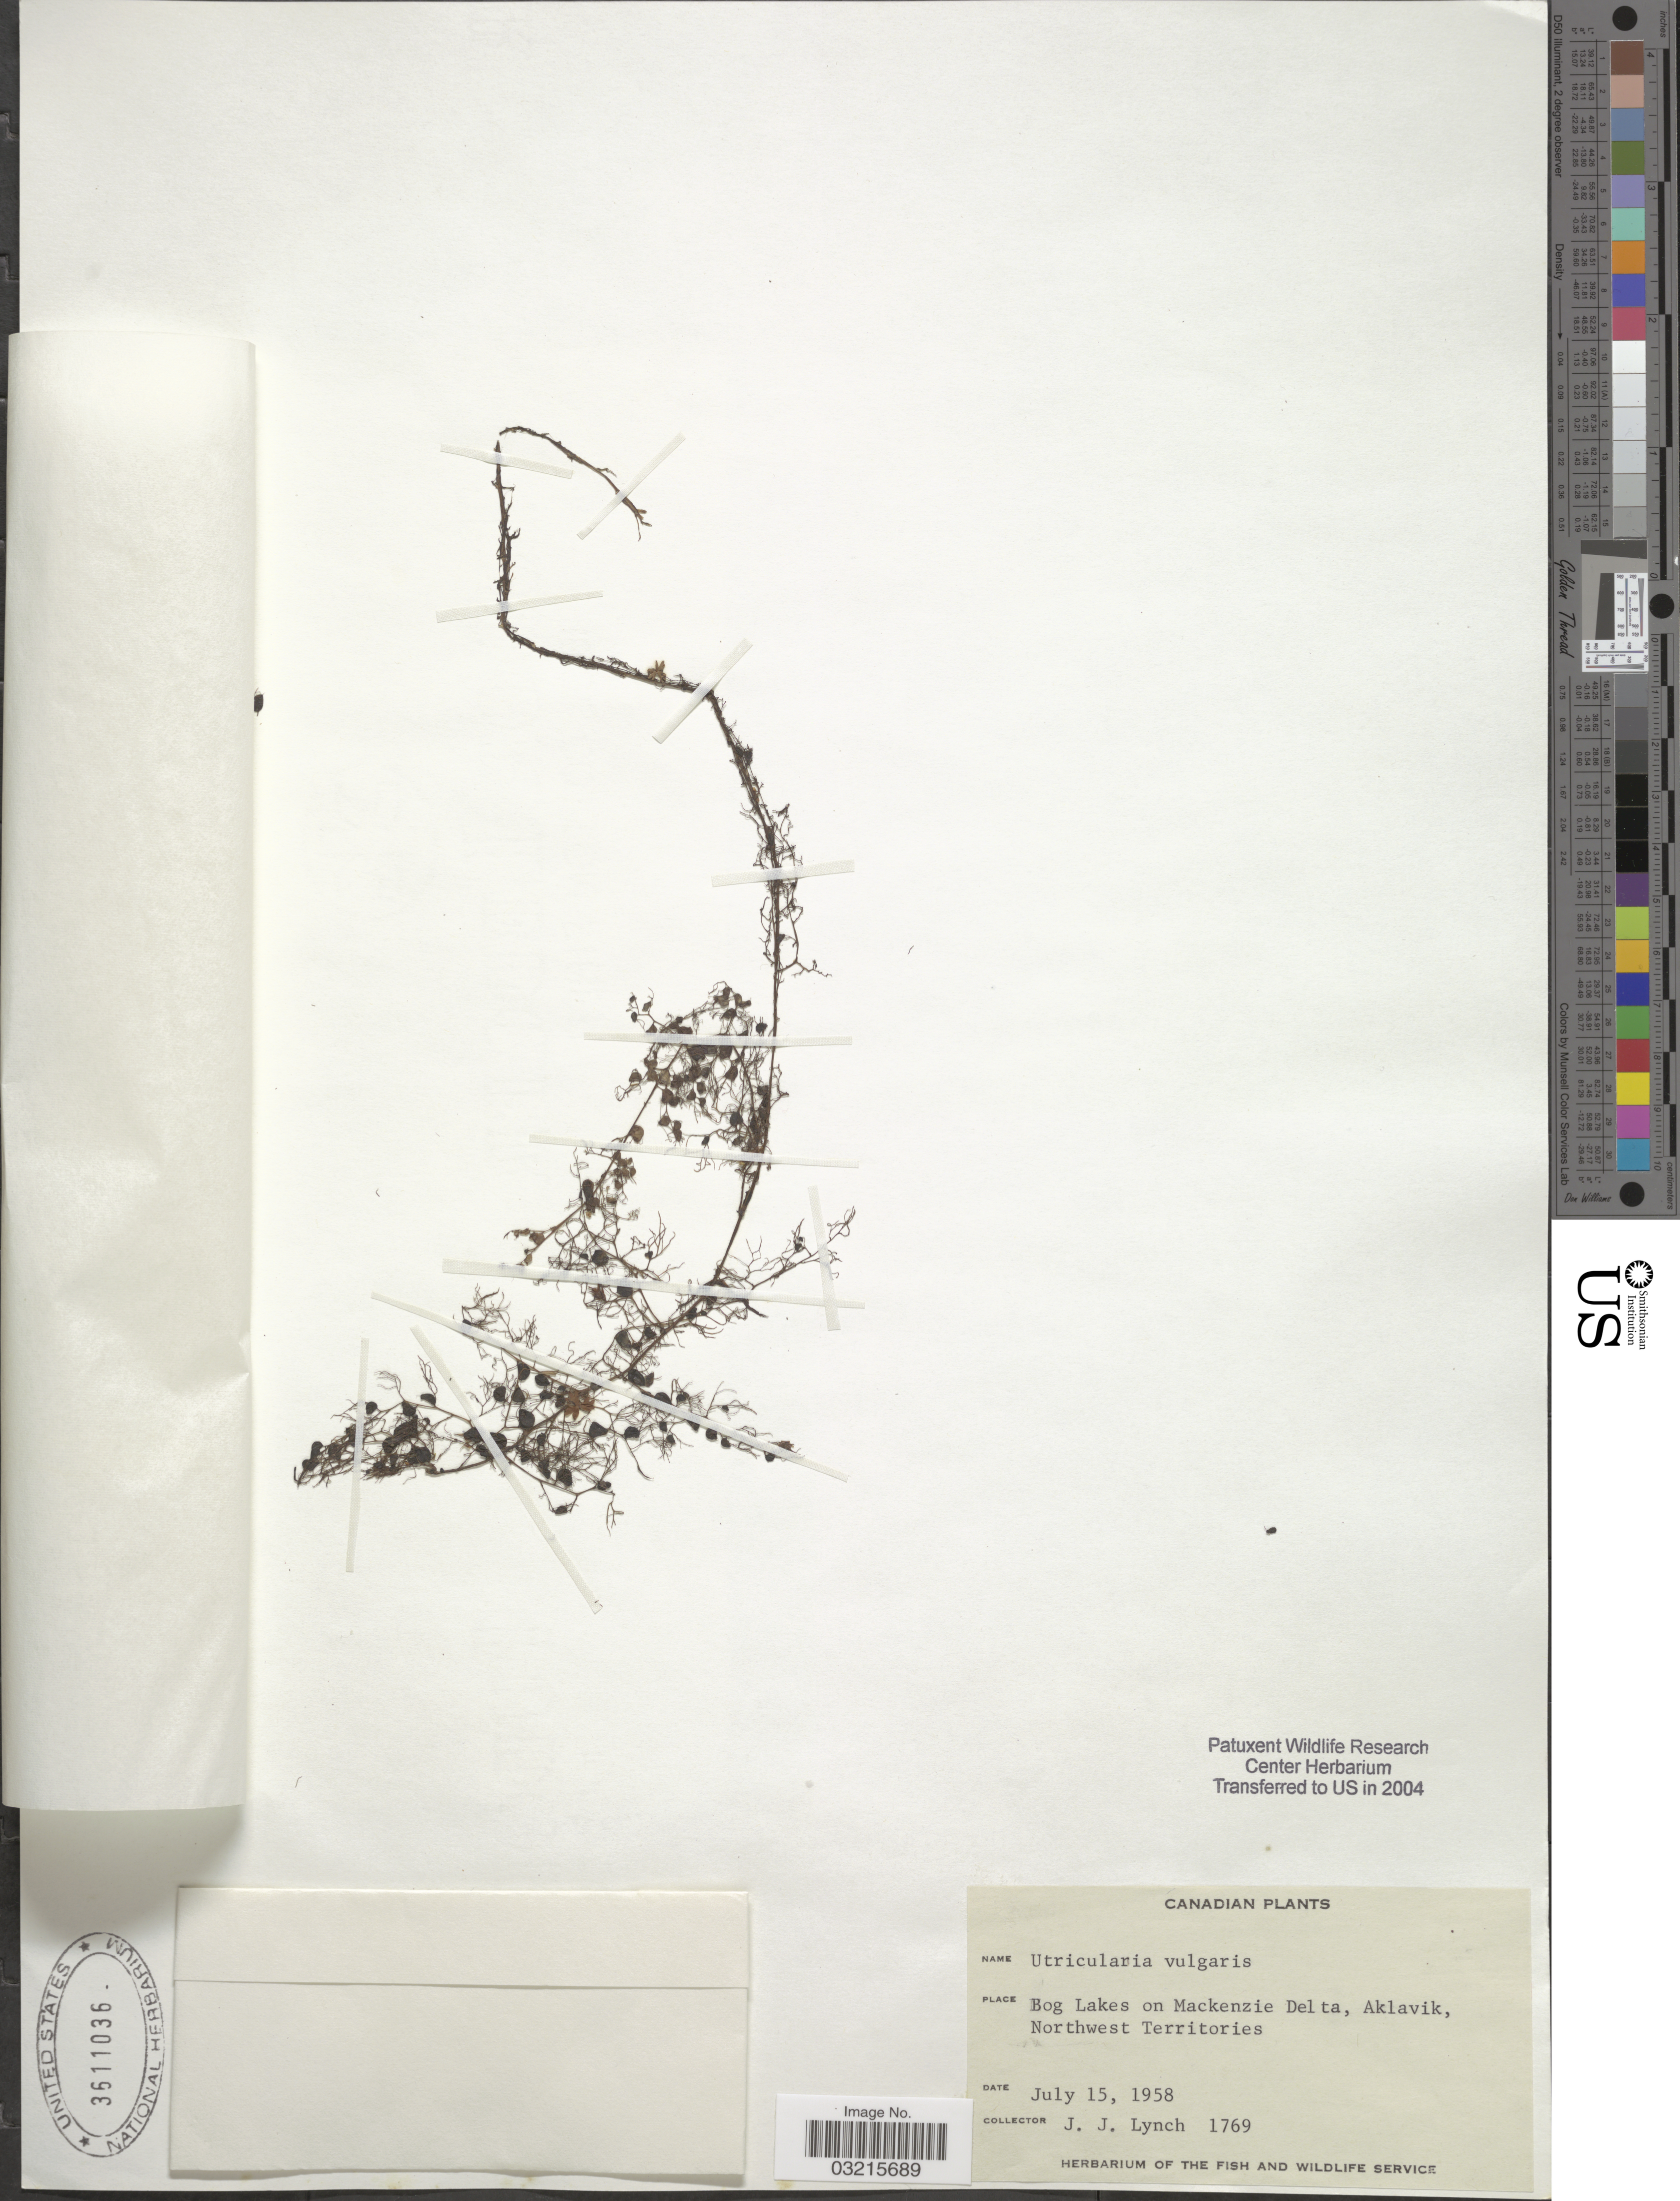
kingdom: Plantae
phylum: Tracheophyta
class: Magnoliopsida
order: Lamiales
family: Lentibulariaceae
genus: Utricularia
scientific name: Utricularia vulgaris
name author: L.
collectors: J. Lynch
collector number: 1769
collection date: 1958-07-15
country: Canada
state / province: Northwest Territories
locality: Bog Lakes on Mackenzie Delta, Aklavik.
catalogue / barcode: US 3611036